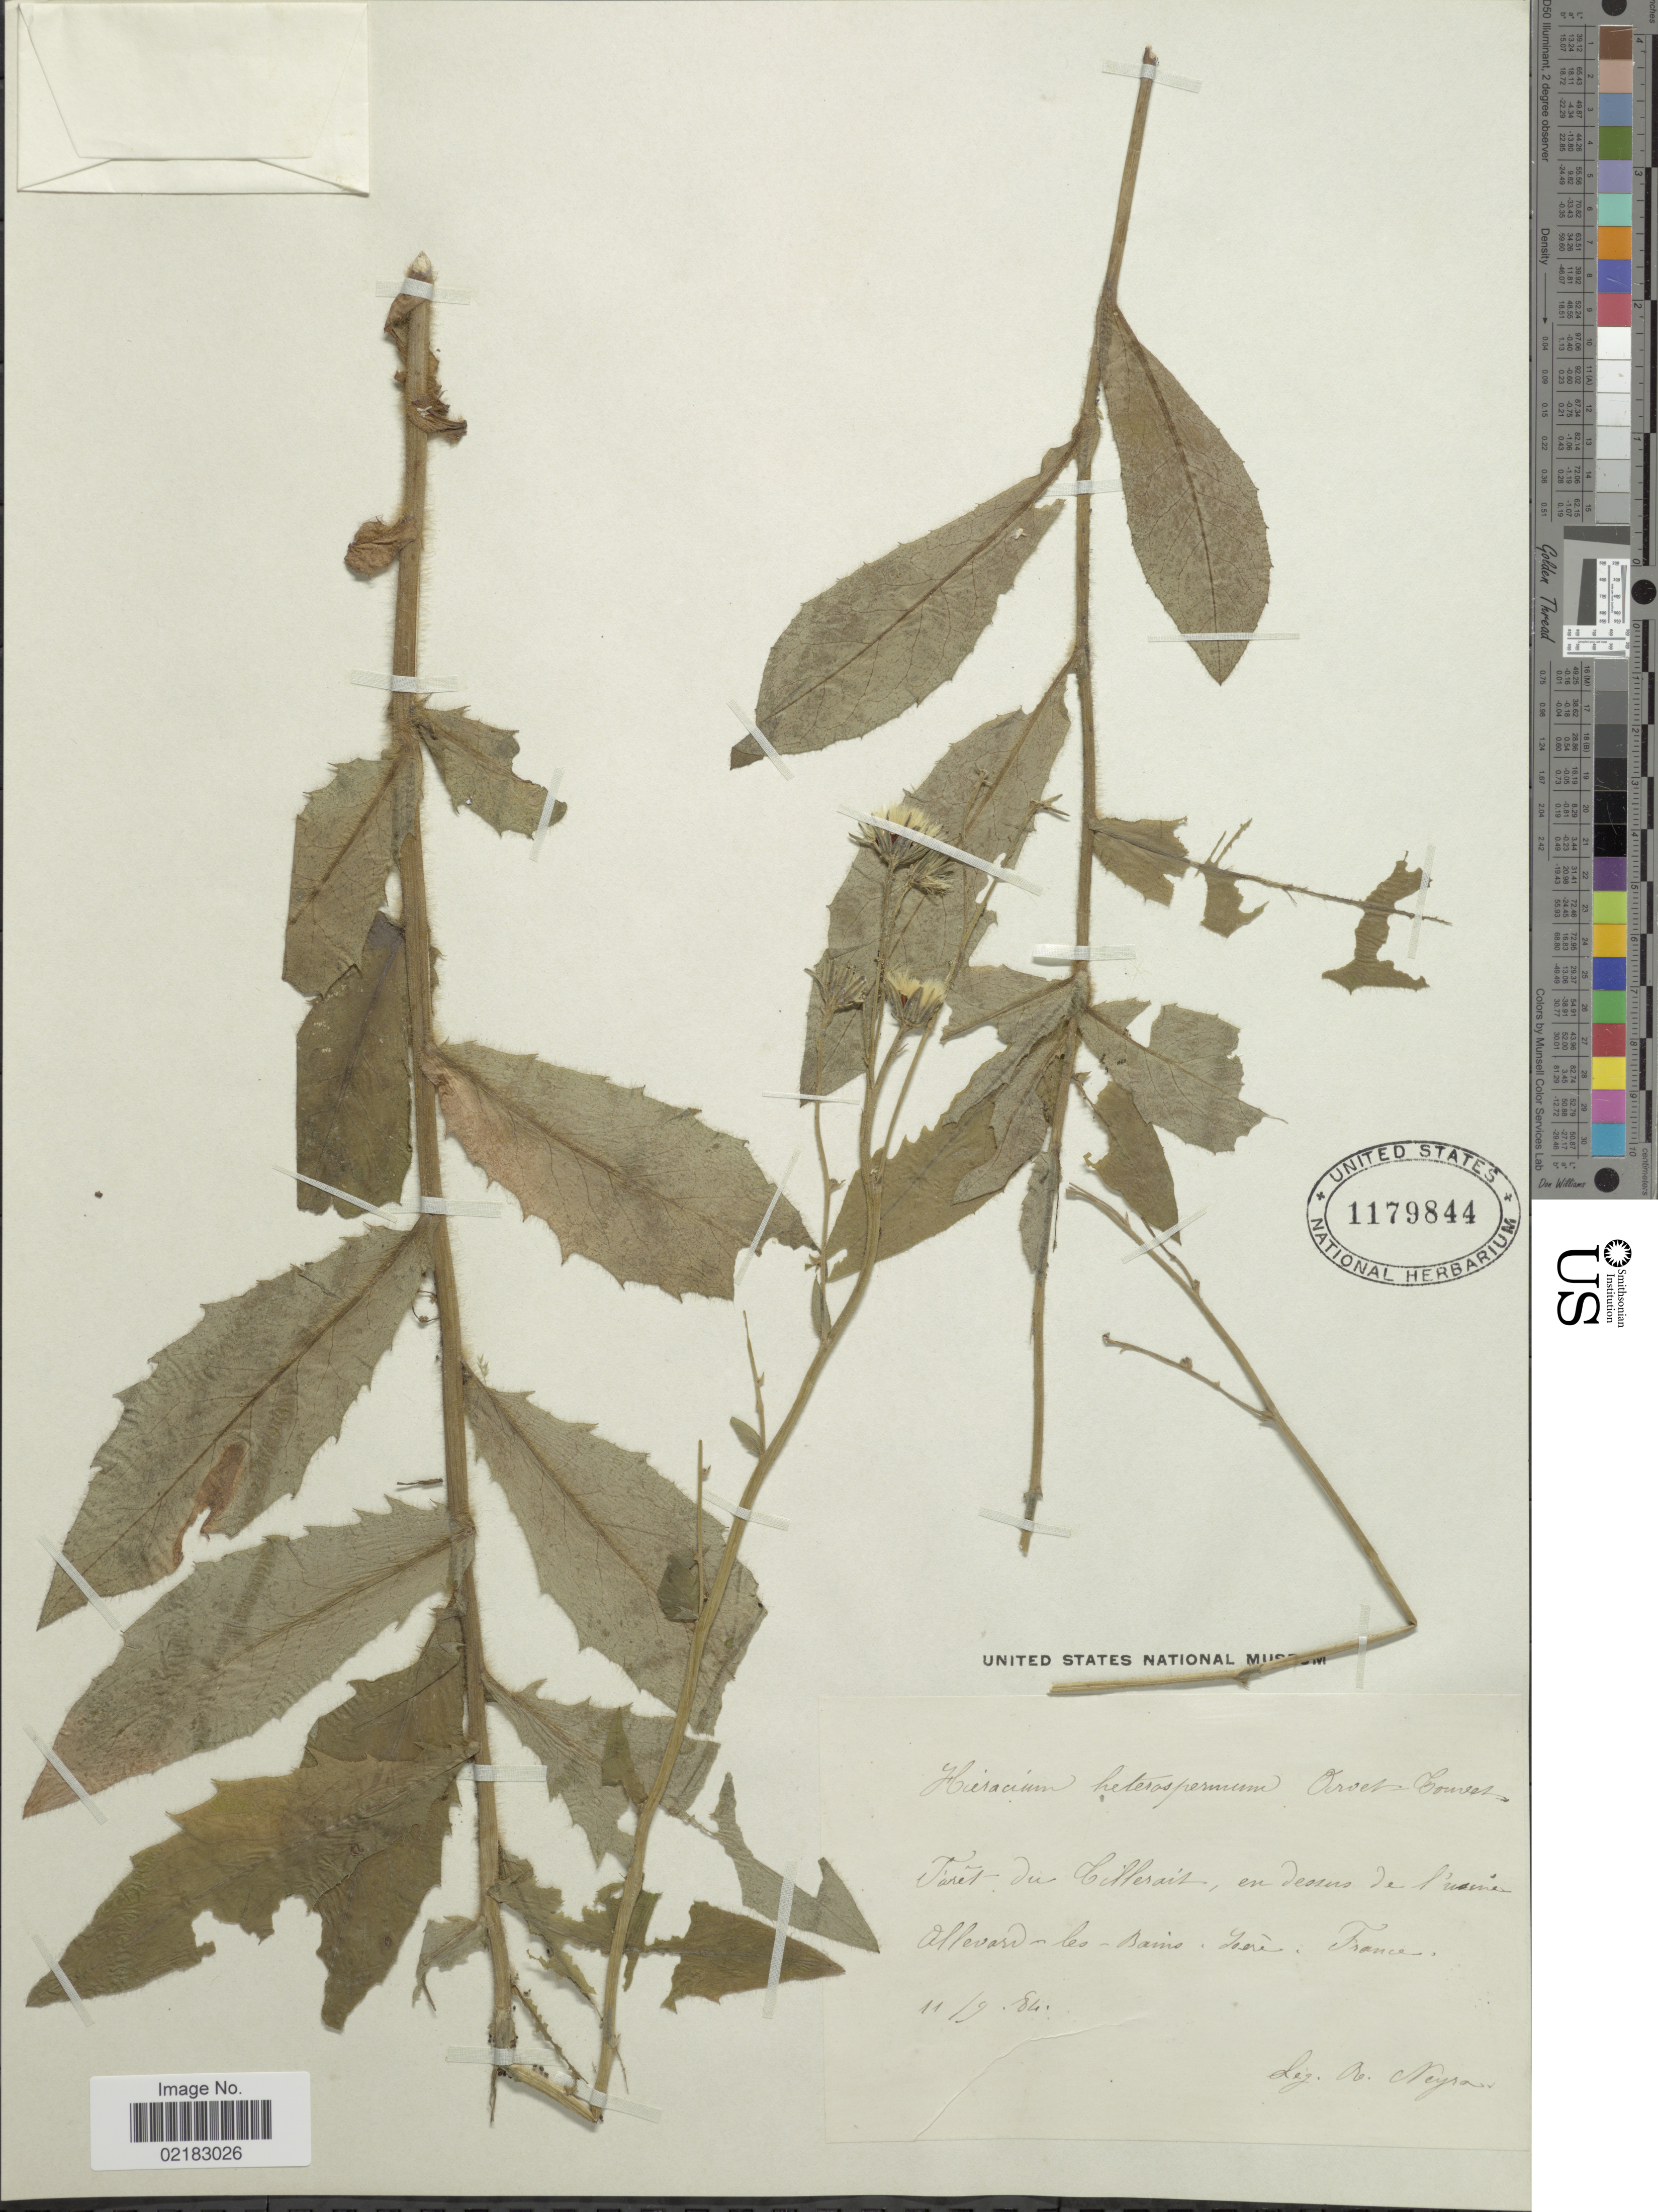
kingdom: Plantae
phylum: Tracheophyta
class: Magnoliopsida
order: Asterales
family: Asteraceae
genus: Hieracium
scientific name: Hieracium racemosum subsp. heterospermum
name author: (Arvet-Touvet) Zahn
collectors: A. Neyra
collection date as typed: Transcribed d/m/y: 11/9/84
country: France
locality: Tauret du Cilleraiz en Deonsen de livanena Affervare de - Darne [interpreted]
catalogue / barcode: US 1179844